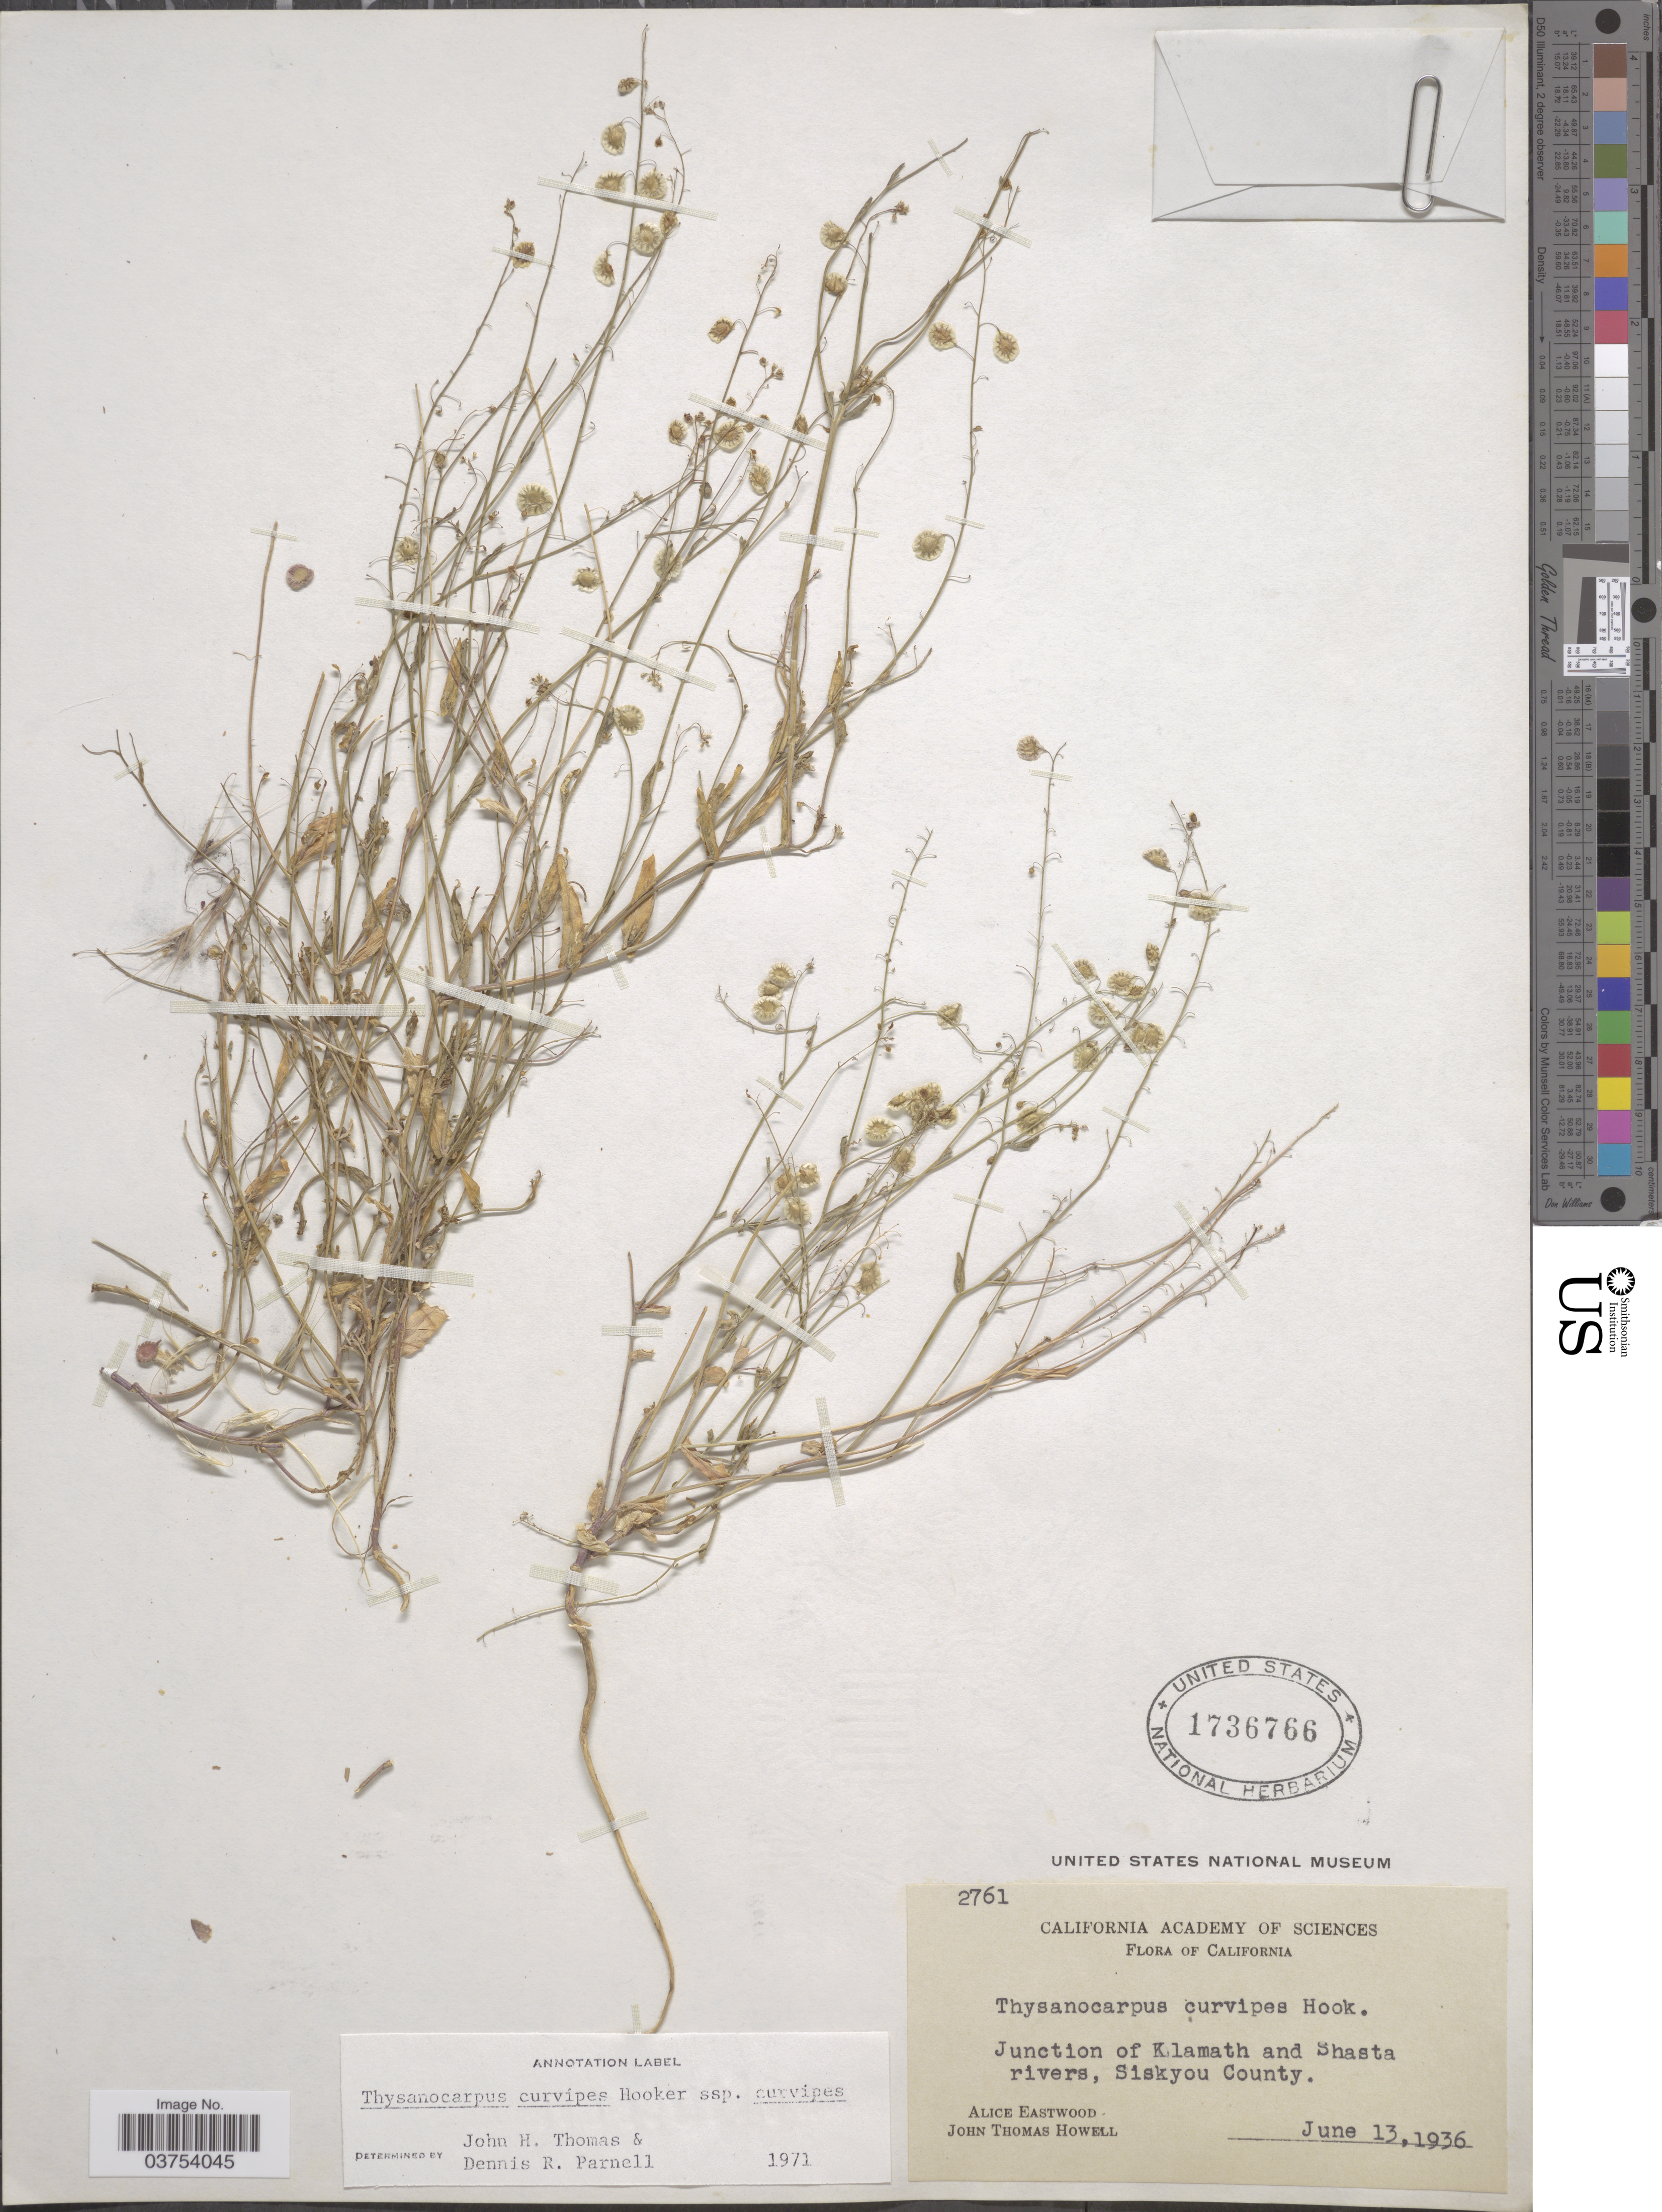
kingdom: Plantae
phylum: Tracheophyta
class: Magnoliopsida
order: Brassicales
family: Brassicaceae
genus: Thysanocarpus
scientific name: Thysanocarpus curvipes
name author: Hook.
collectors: A. Eastwood & J. T. Howell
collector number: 2761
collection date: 1936-06-13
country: United States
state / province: California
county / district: Siskiyou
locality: Junction of Klamath and Shasta rivers, Siskiyou County.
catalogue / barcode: US 1736766